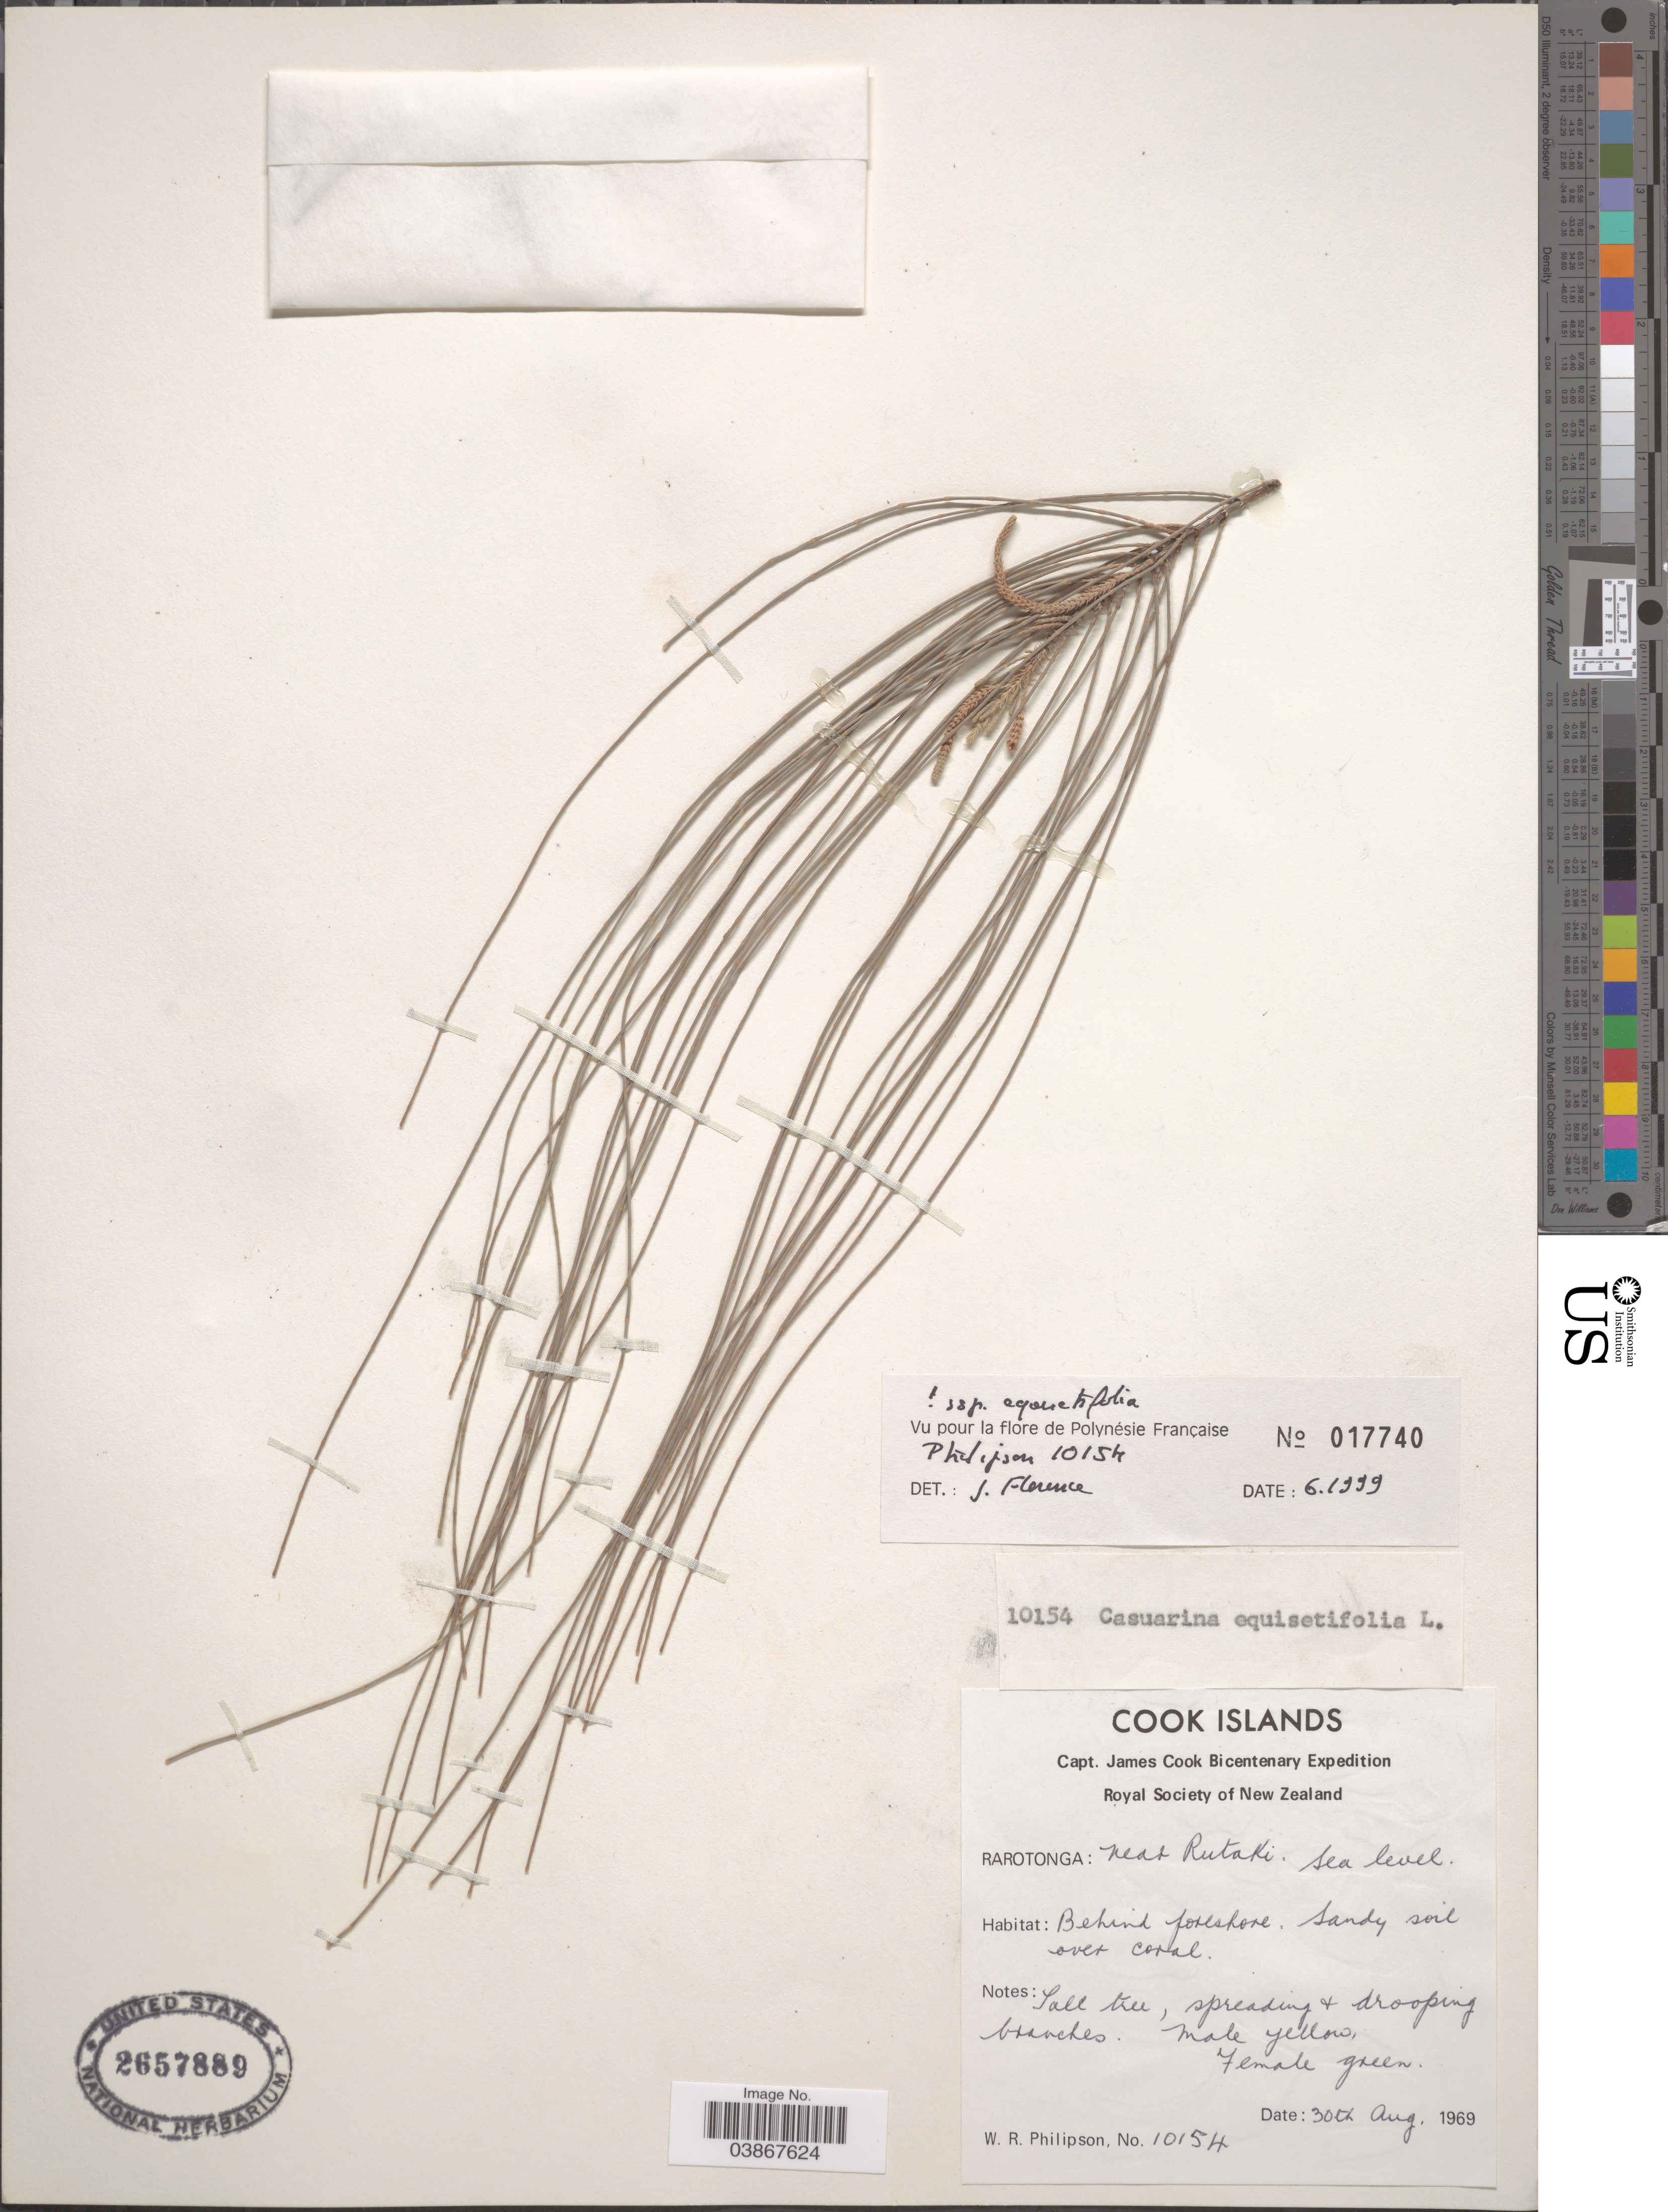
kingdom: Plantae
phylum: Tracheophyta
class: Magnoliopsida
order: Fagales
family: Casuarinaceae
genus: Casuarina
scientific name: Casuarina equisetifolia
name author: L.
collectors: W. R. Philipson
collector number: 10154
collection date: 1969-08-30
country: Cook Islands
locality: Rarotonga: near Rutaki.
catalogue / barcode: US 2657889